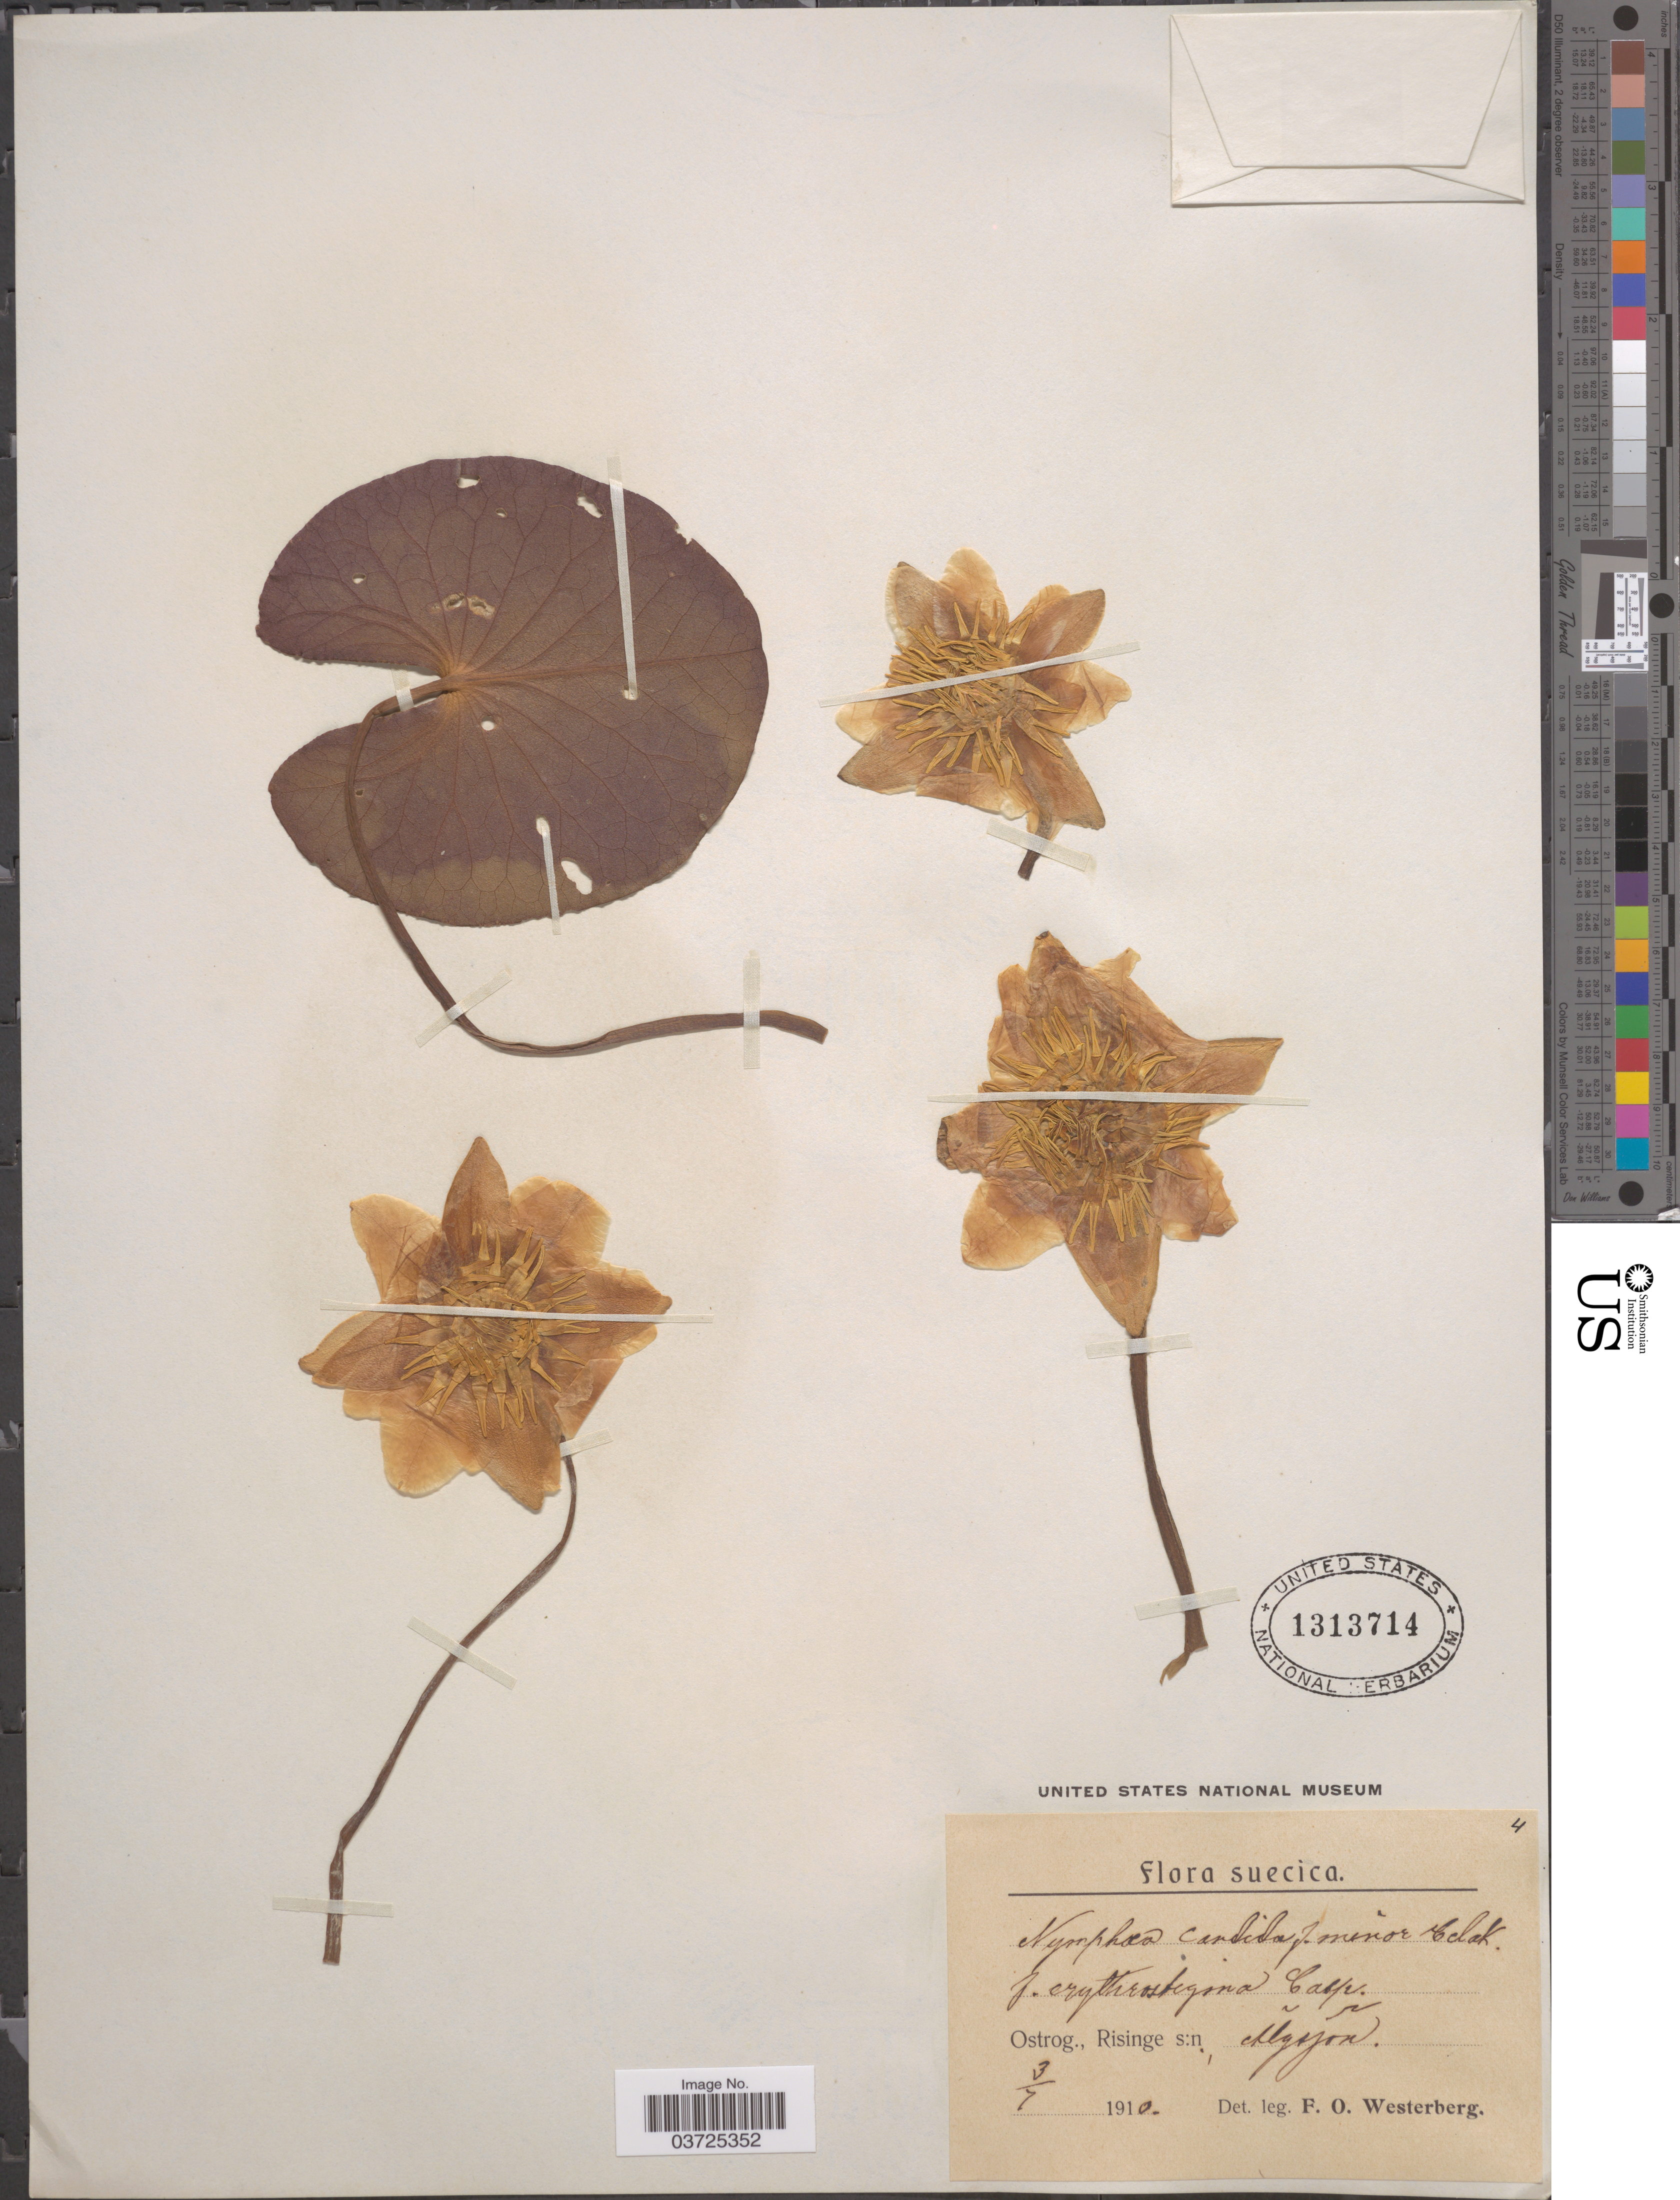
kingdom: Plantae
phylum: Tracheophyta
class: Magnoliopsida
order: Nymphaeales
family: Nymphaeaceae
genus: Nymphaea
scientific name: Nymphaea candida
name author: J. Presl & C. Presl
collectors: F. Westerberg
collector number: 4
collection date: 1910-07-03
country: Sweden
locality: Suecica. Ostrog., Risinge s:n, Ãlgsjoñ.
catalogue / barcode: US 1313714